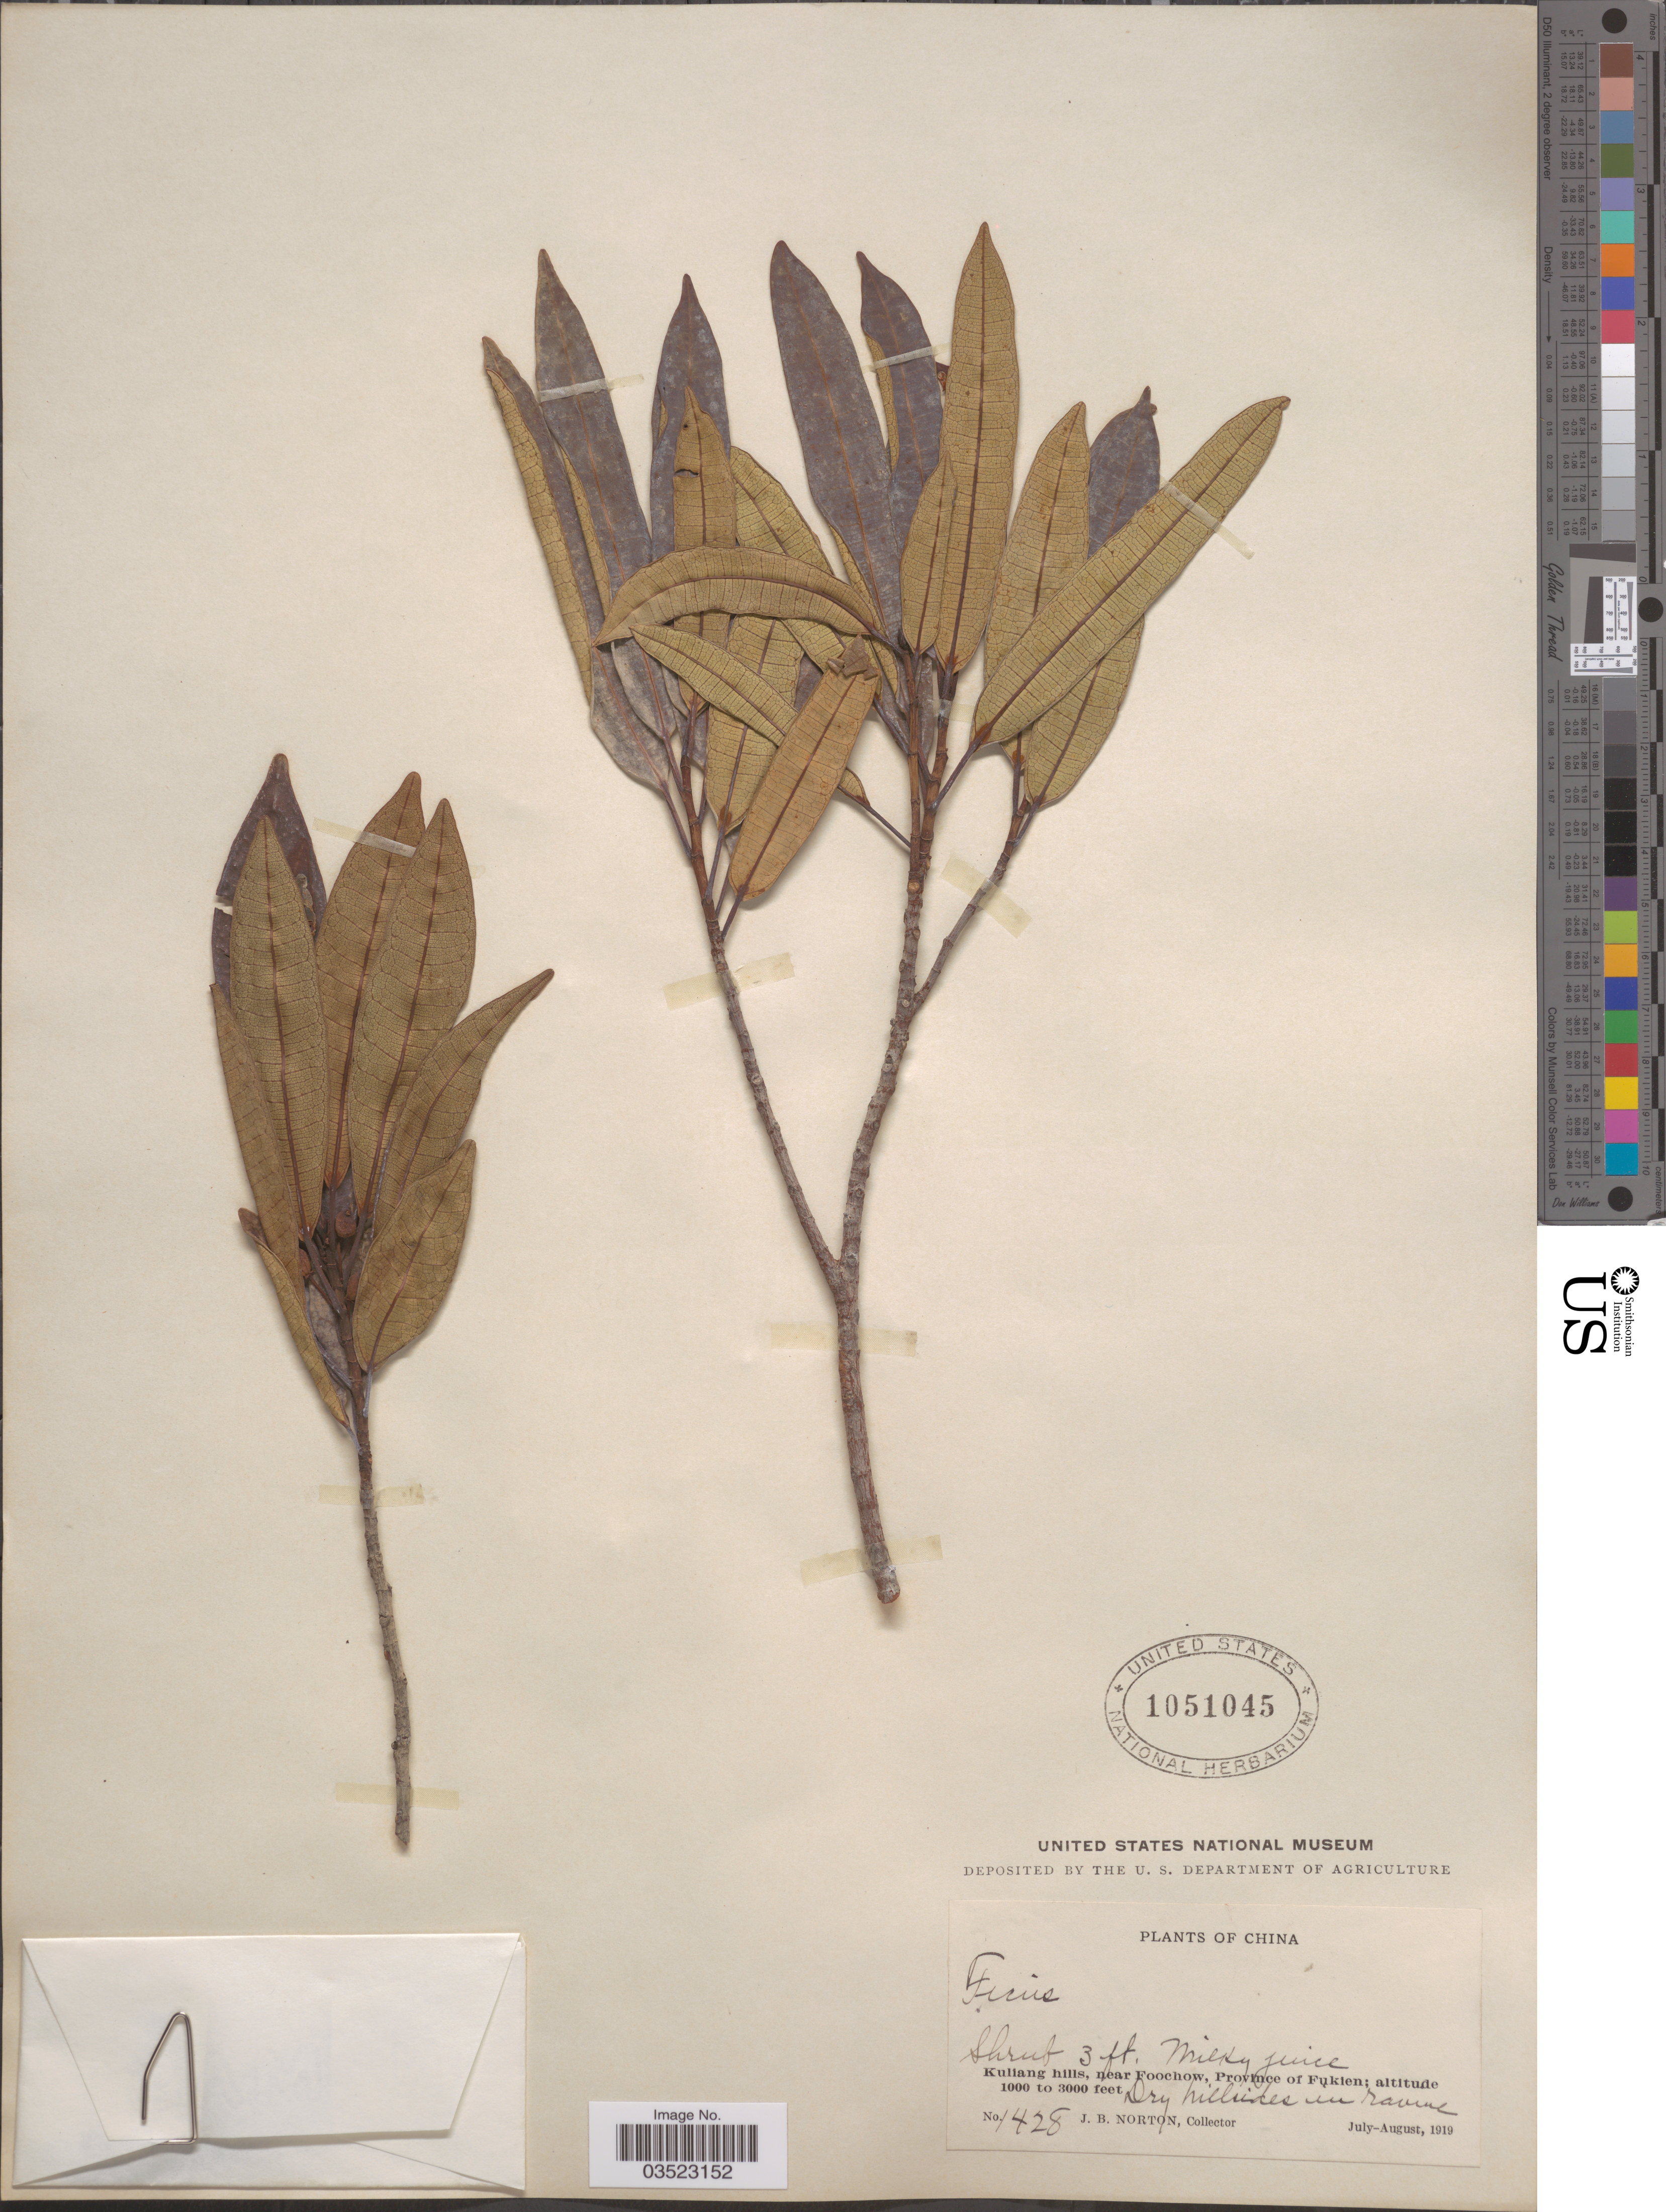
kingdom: Plantae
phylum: Tracheophyta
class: Magnoliopsida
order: Rosales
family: Moraceae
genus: Ficus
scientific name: Ficus sp.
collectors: J. B. Norton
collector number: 1428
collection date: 1919-07/1919-08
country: China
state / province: Fujian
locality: Kuliang hills, near Foochow, Province of Fukien.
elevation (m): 305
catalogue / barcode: US 1051045